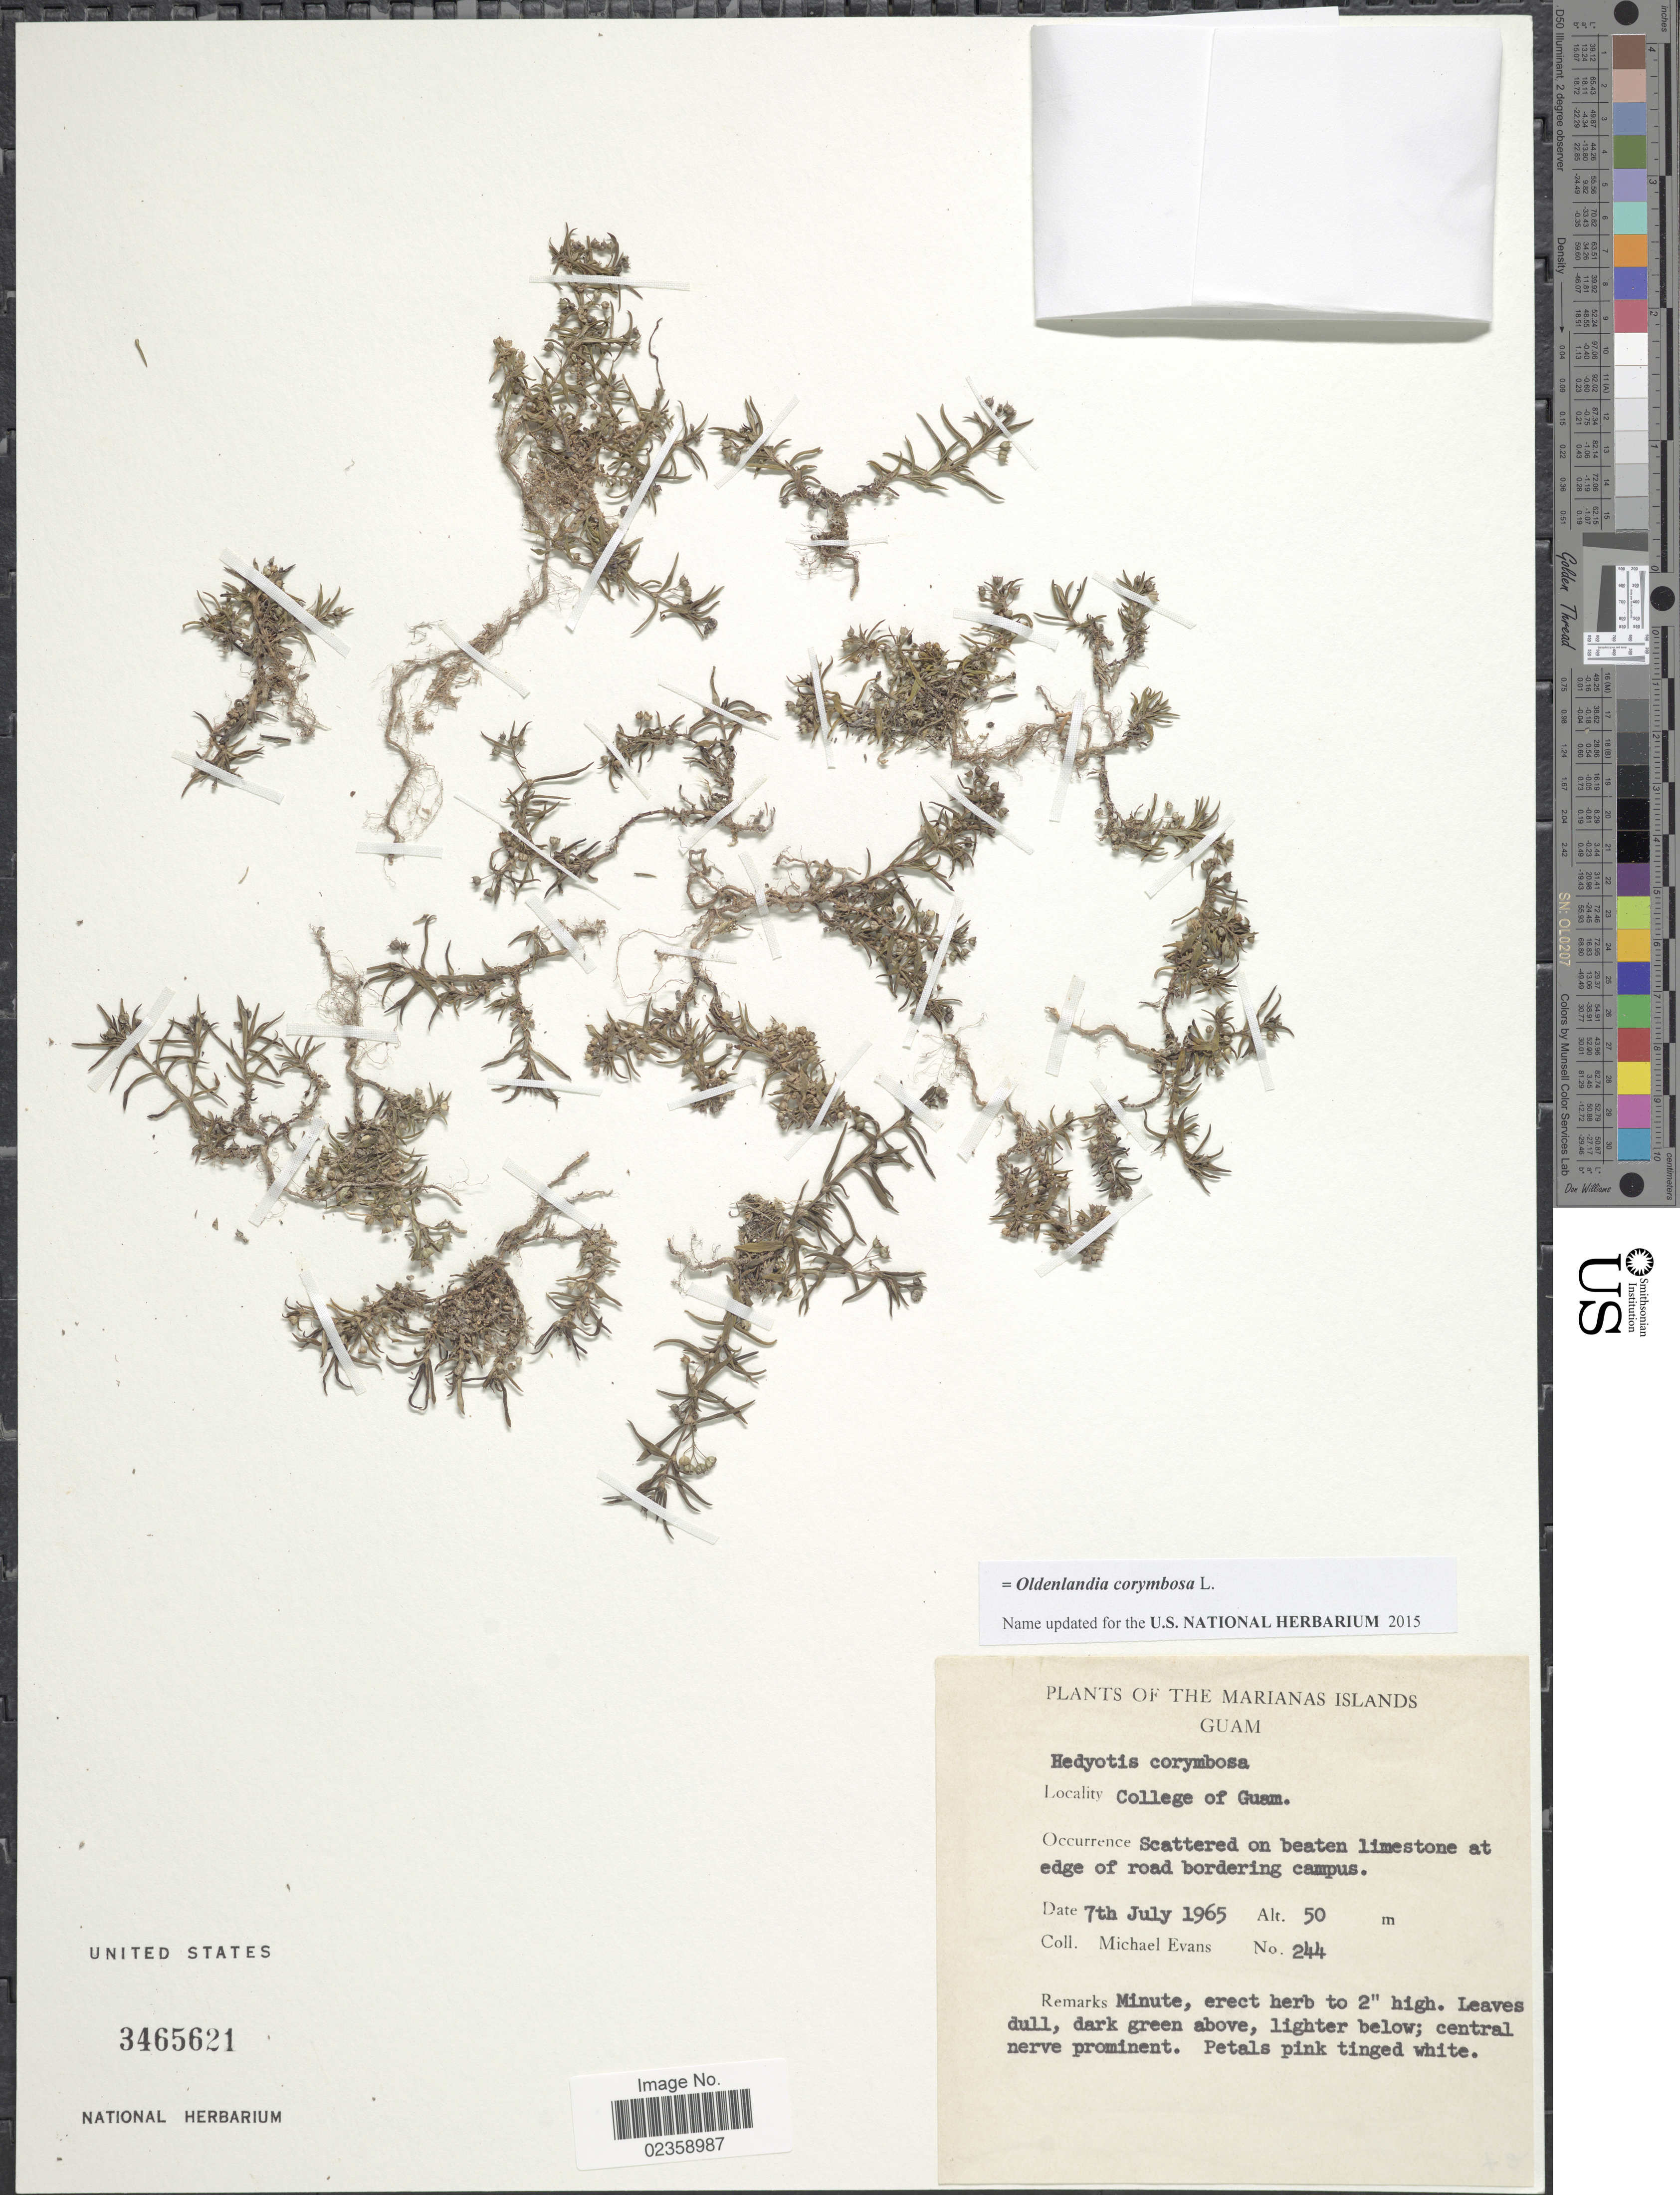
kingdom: Plantae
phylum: Tracheophyta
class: Magnoliopsida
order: Gentianales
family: Rubiaceae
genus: Oldenlandia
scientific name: Oldenlandia corymbosa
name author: L.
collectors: M. Evans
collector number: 244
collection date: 1965-07-07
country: Guam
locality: Marianas Islands. Guam. College of Guam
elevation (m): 50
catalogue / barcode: US 3465621